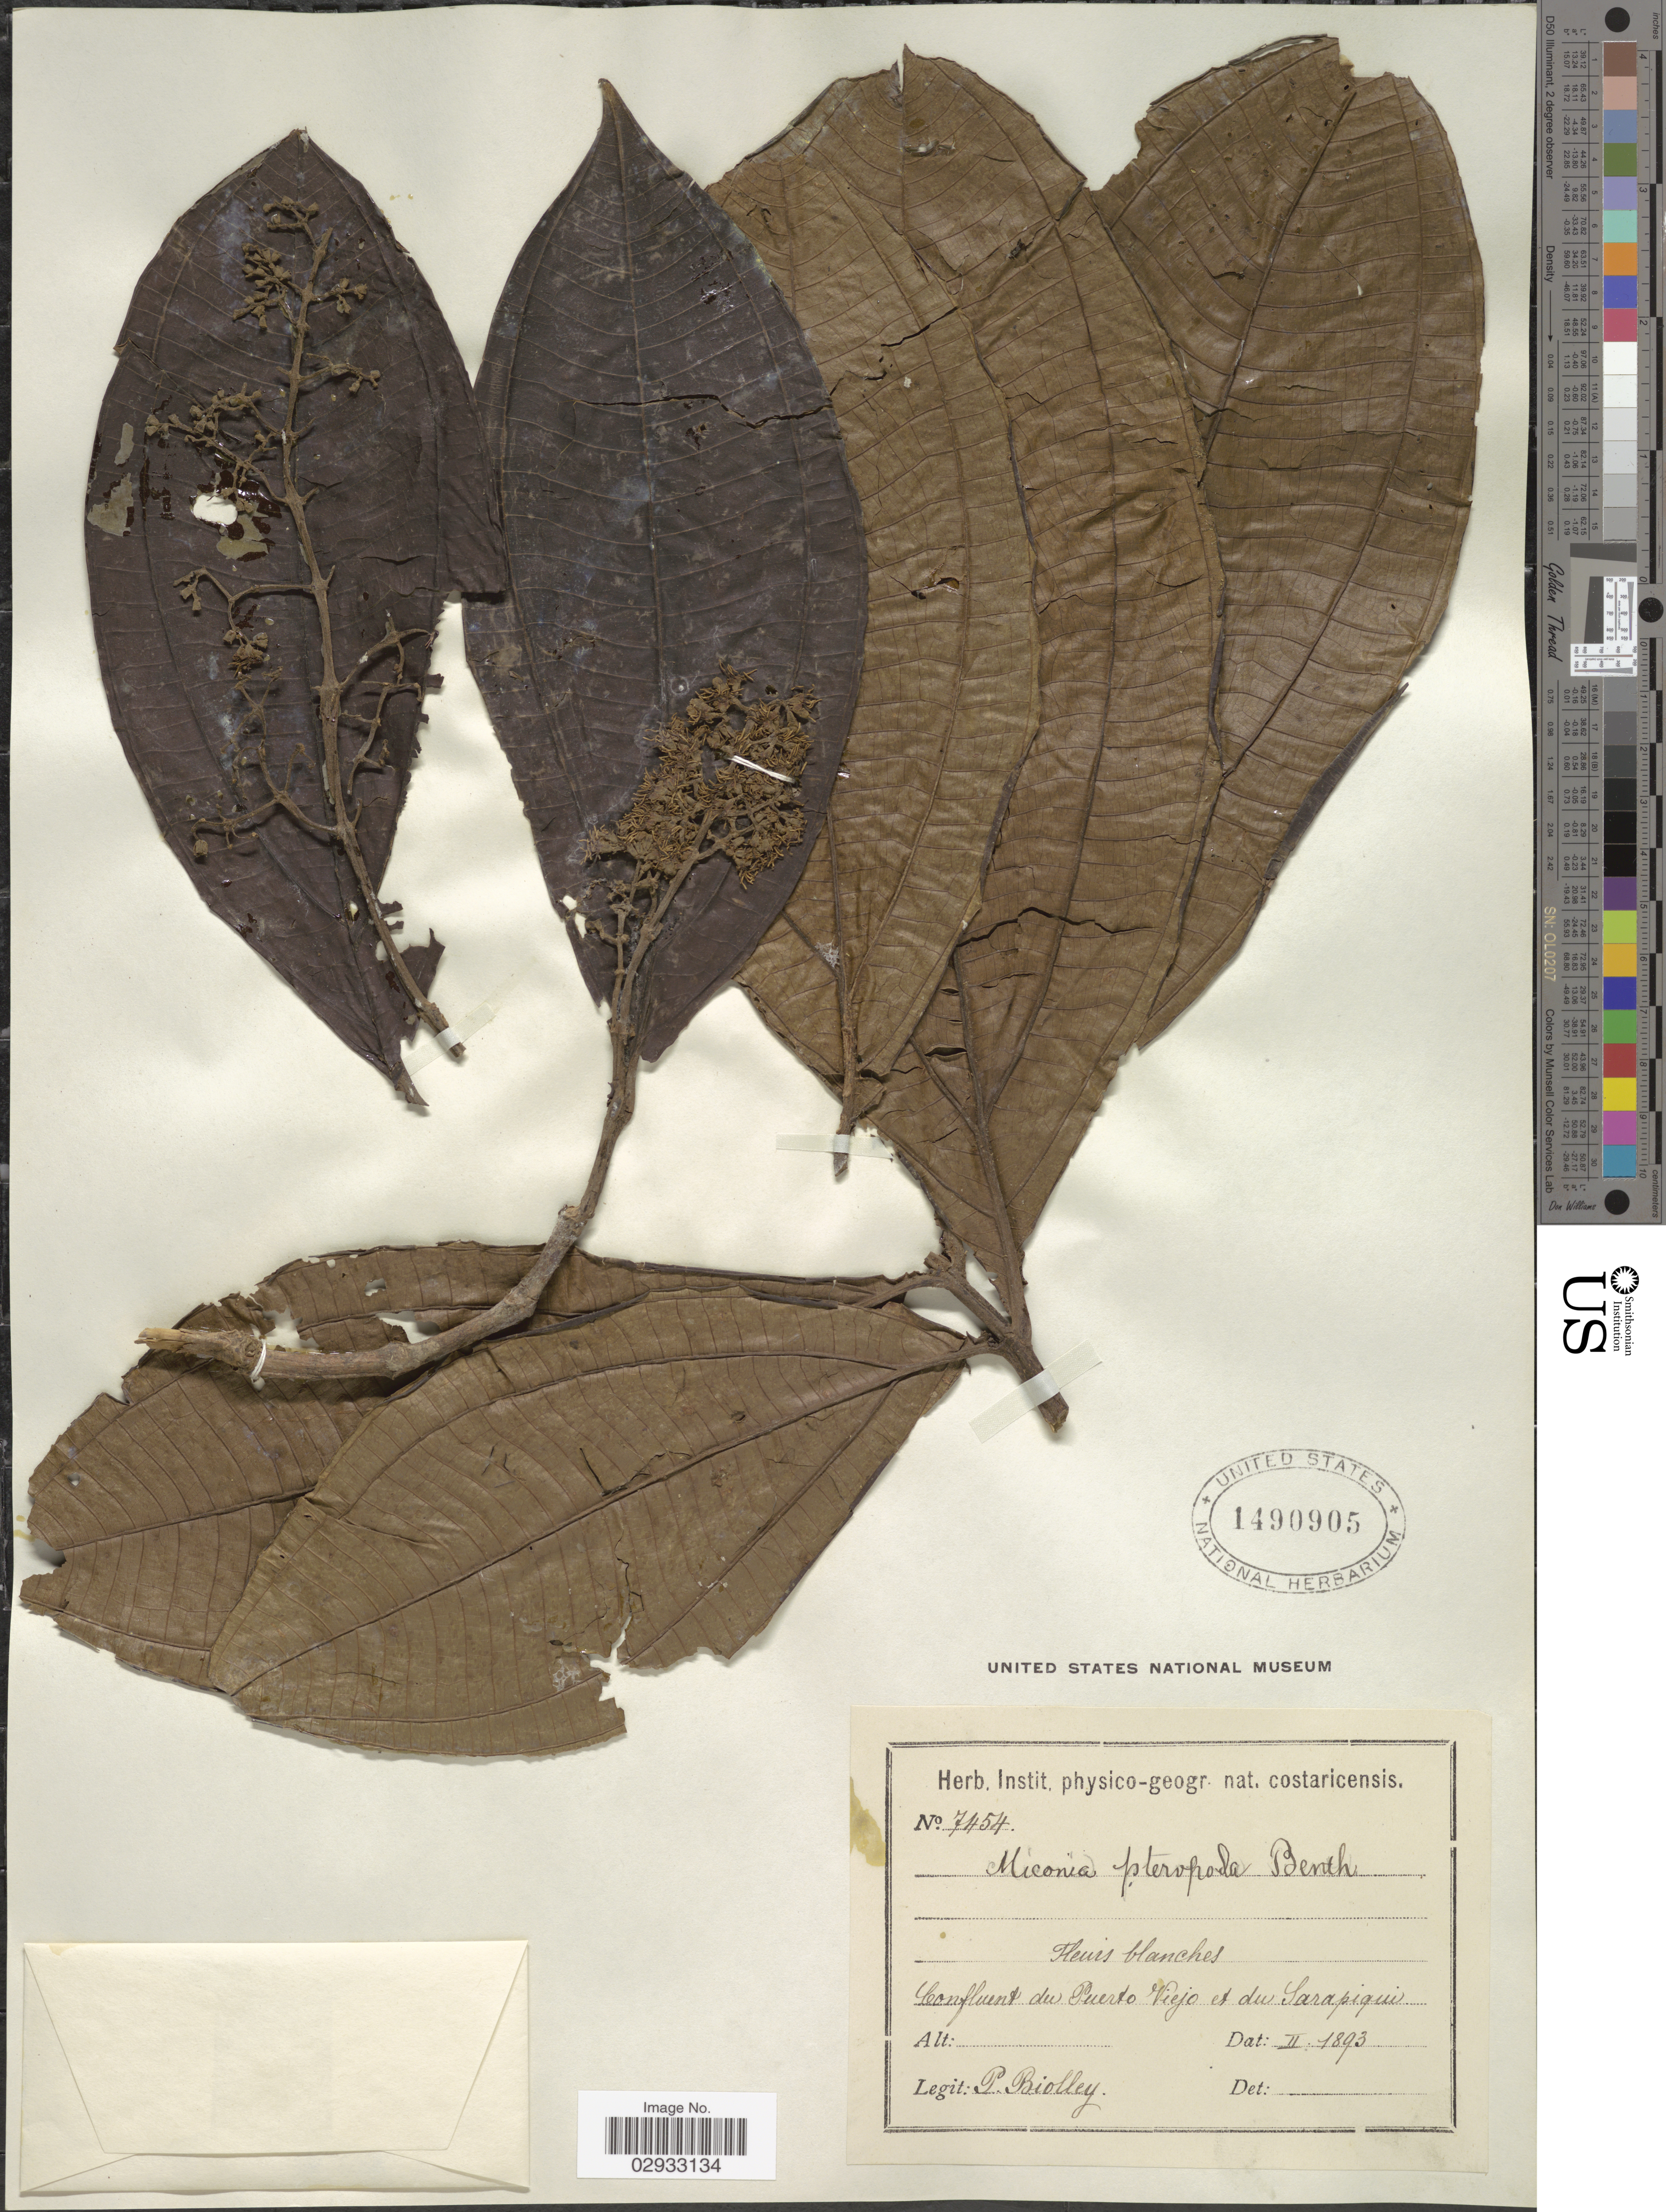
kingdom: Plantae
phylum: Tracheophyta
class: Magnoliopsida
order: Myrtales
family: Melastomataceae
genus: Miconia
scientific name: Miconia pteropoda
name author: Benth.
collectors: P. Biolley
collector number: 7454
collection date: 1893-02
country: Costa Rica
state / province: Heredia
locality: Confluent du Puerto Viejo et du Sarapiqui.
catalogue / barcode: US 1490905